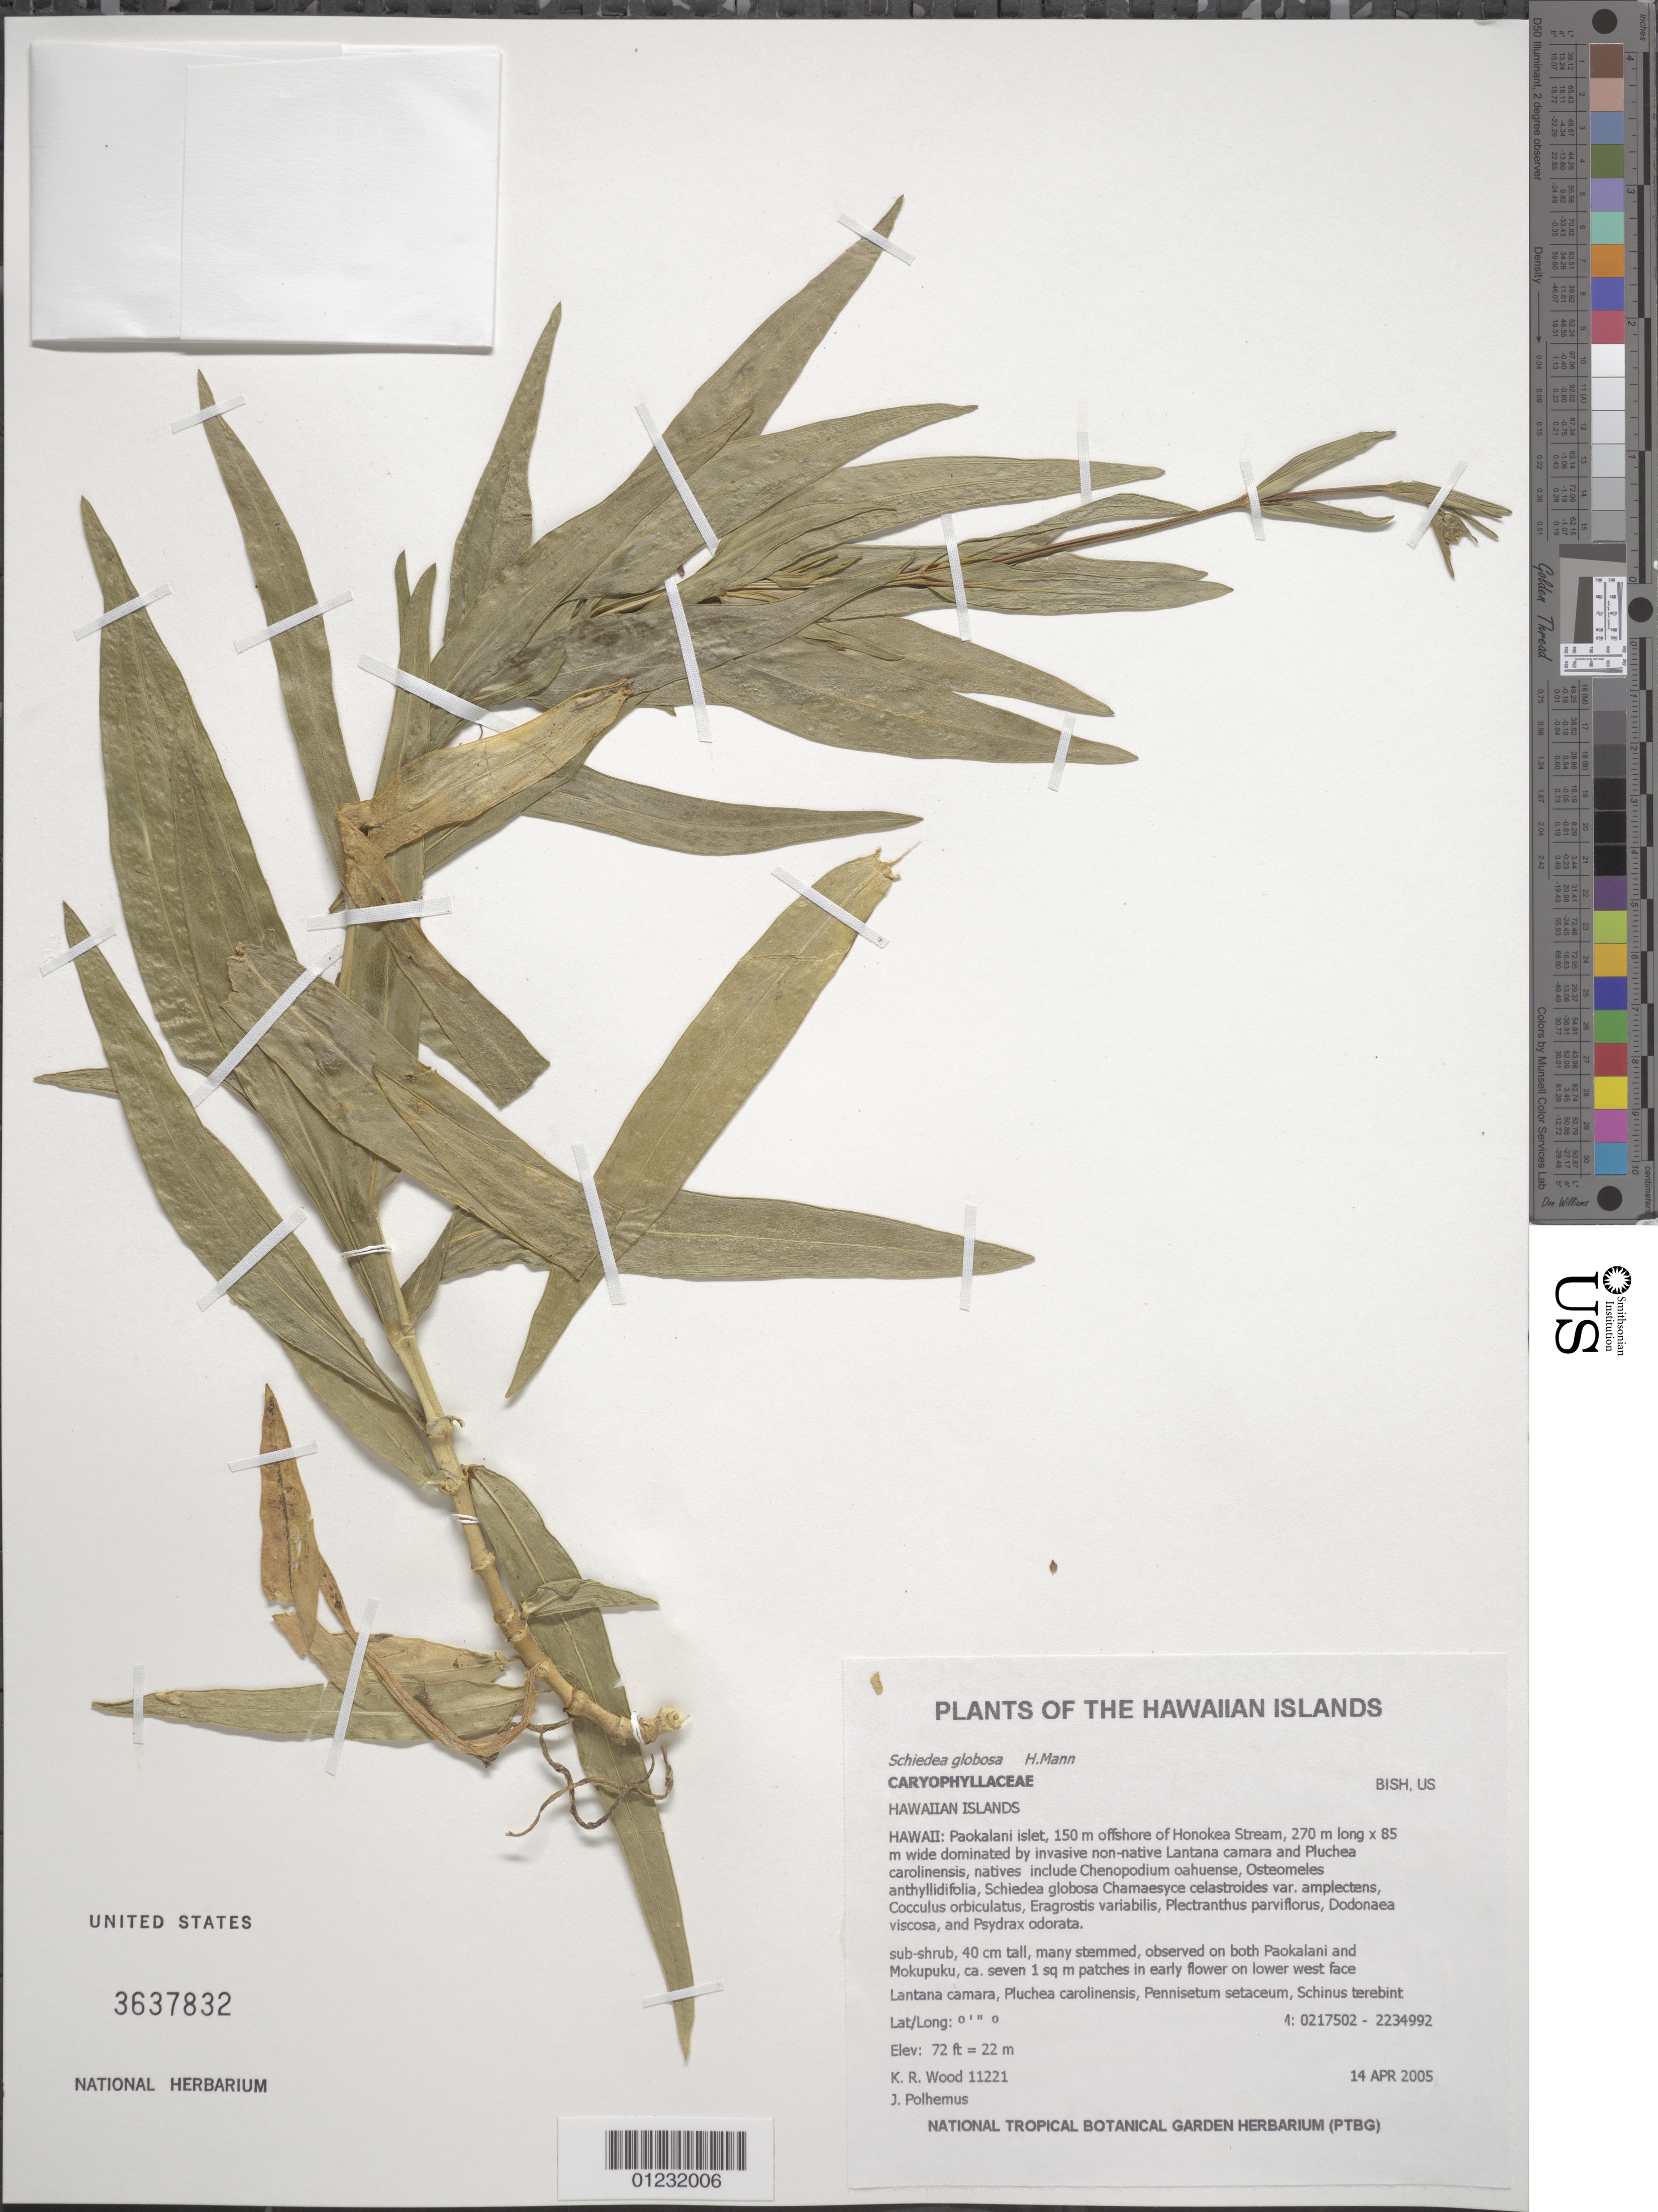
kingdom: Plantae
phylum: Tracheophyta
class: Magnoliopsida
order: Caryophyllales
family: Caryophyllaceae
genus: Schiedea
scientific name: Schiedea globosa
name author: H. Mann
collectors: K. R. Wood & J. Polhemus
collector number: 11221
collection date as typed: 14 Apr 2005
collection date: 2005-04-14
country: United States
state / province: Hawaii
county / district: Hawaii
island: Hawaii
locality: Paokalani Islet, 150 m offshore of Honokea Stream.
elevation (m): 22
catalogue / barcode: US 3637832